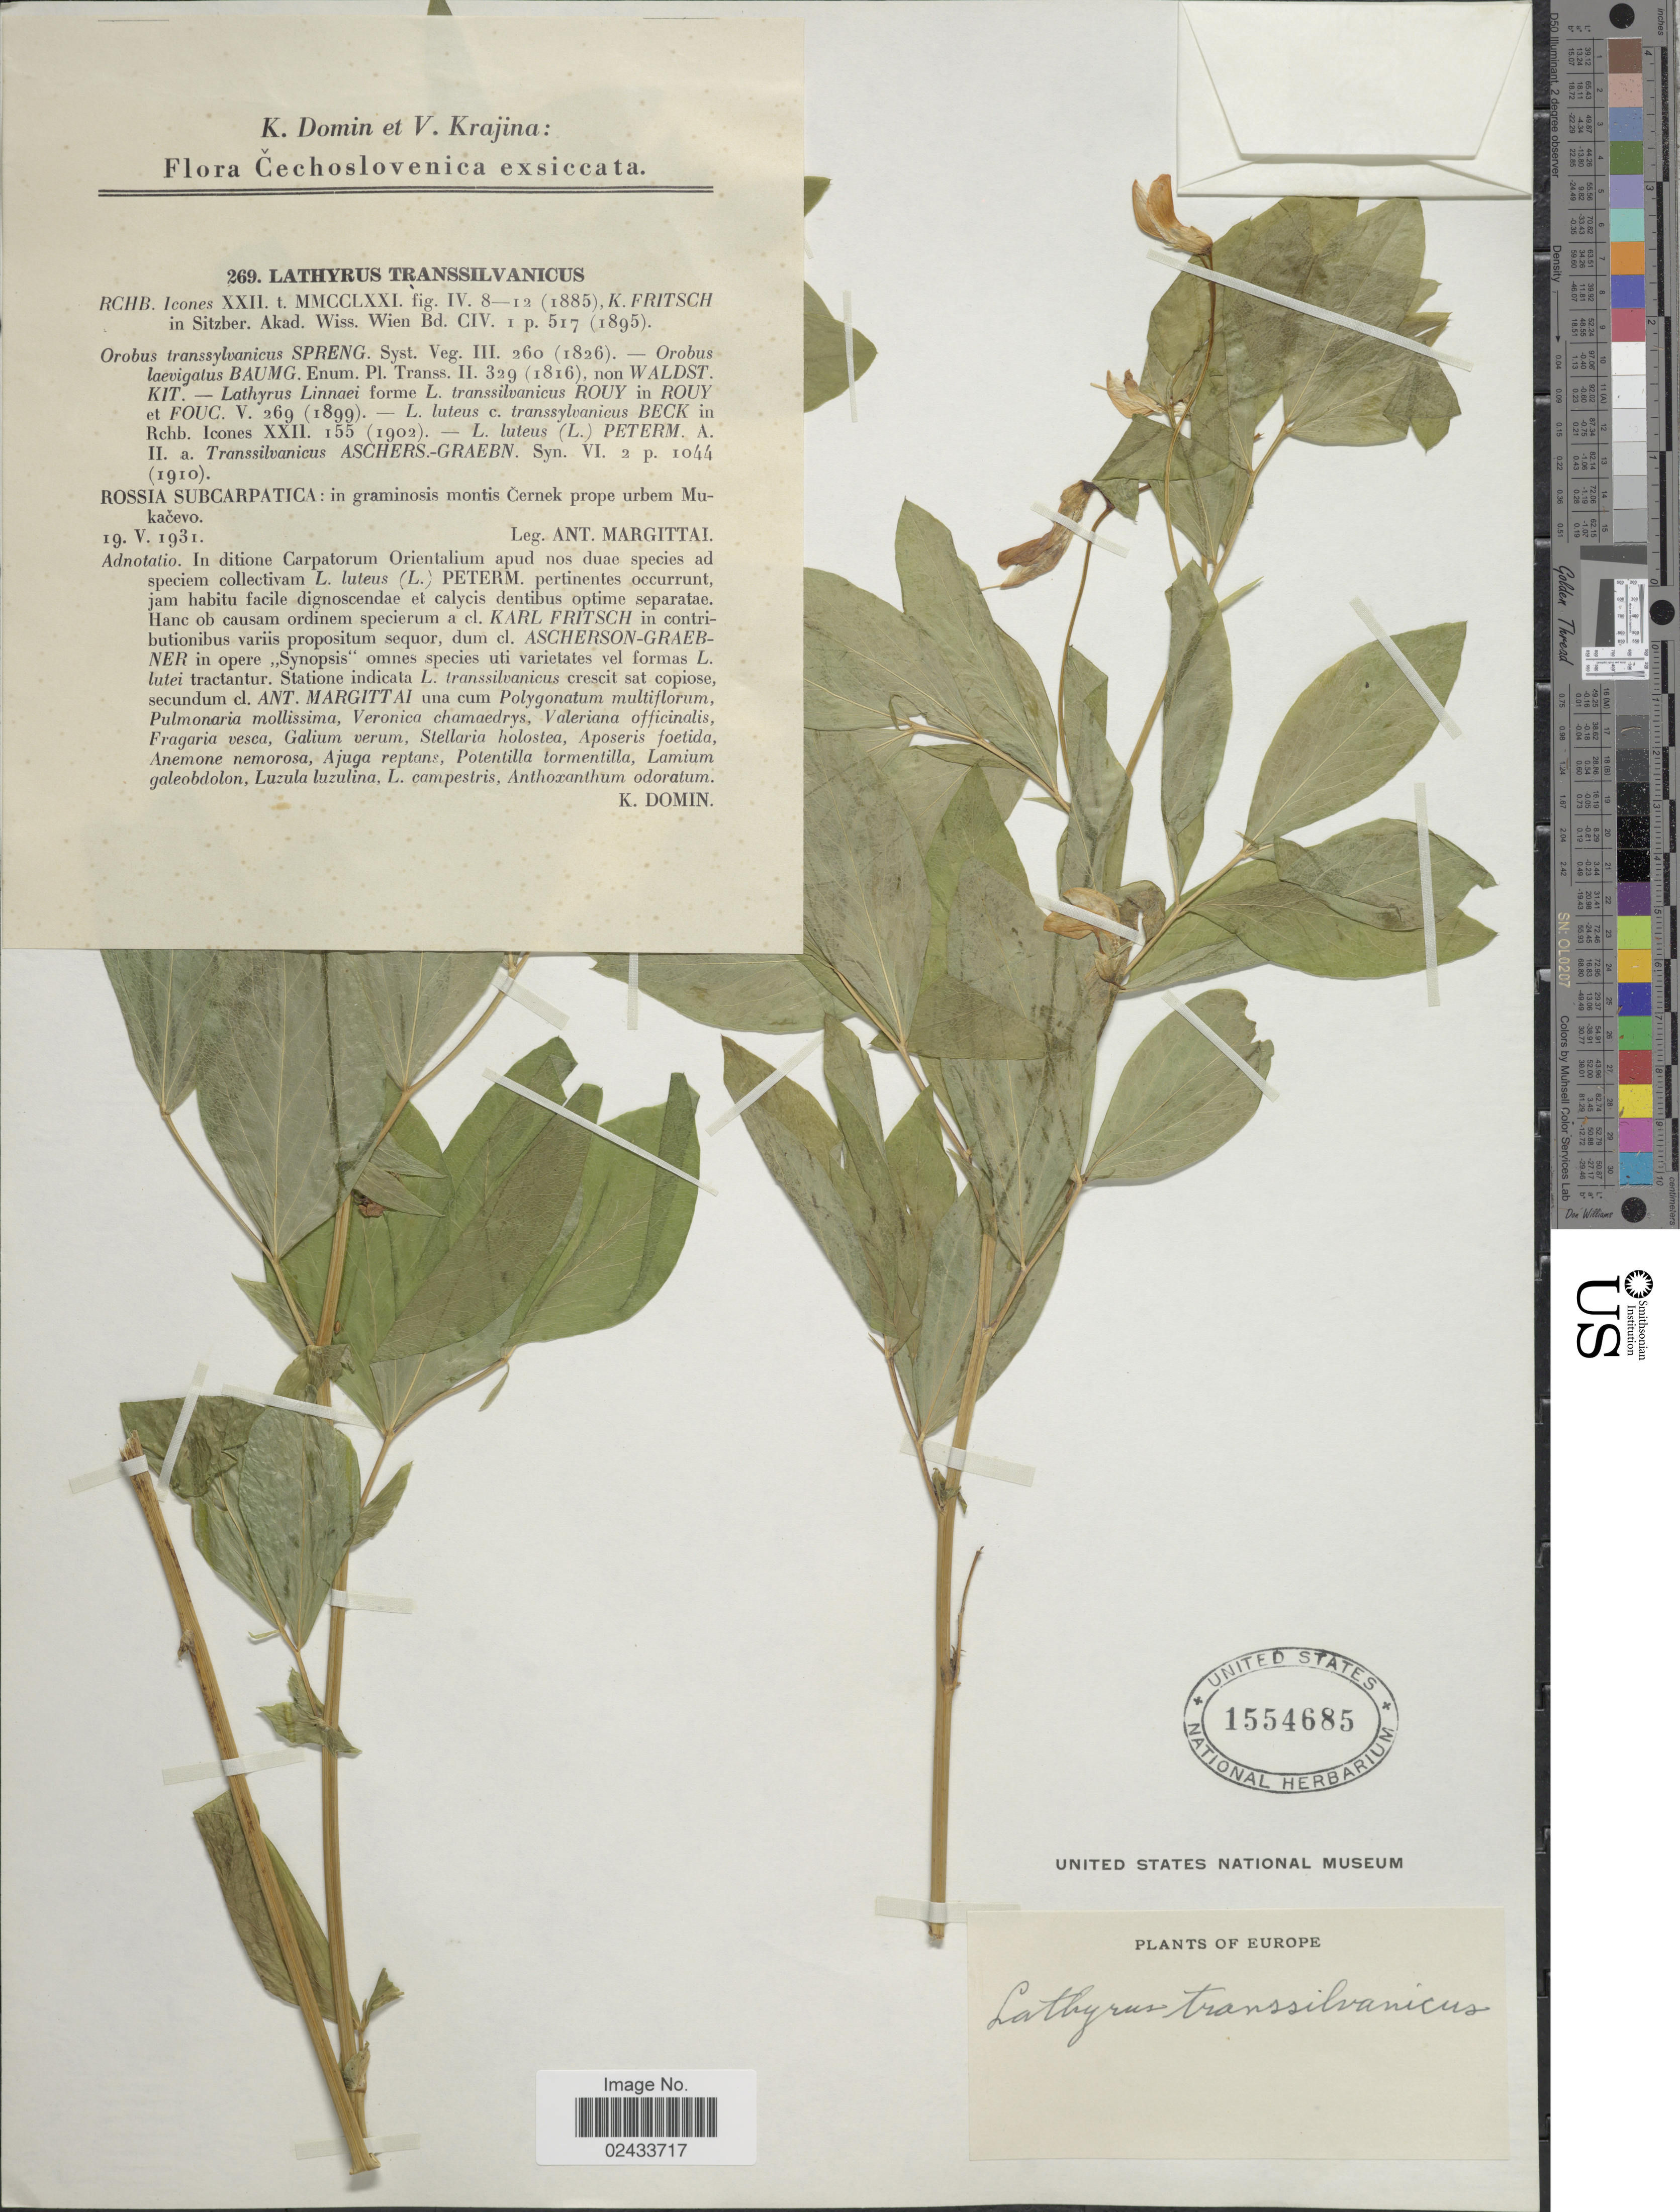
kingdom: Plantae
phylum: Tracheophyta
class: Magnoliopsida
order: Fabales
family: Fabaceae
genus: Lathyrus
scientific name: Lathyrus transsilvanicus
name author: Fritsch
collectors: A. Margittai, K. Domin & V. Krajina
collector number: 269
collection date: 1931-05-19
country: Slovenia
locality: Cechoslovenica, Rossia Subcarpatica: in graminosis montis Cernel prope urbem Mukacevo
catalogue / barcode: US 1554685